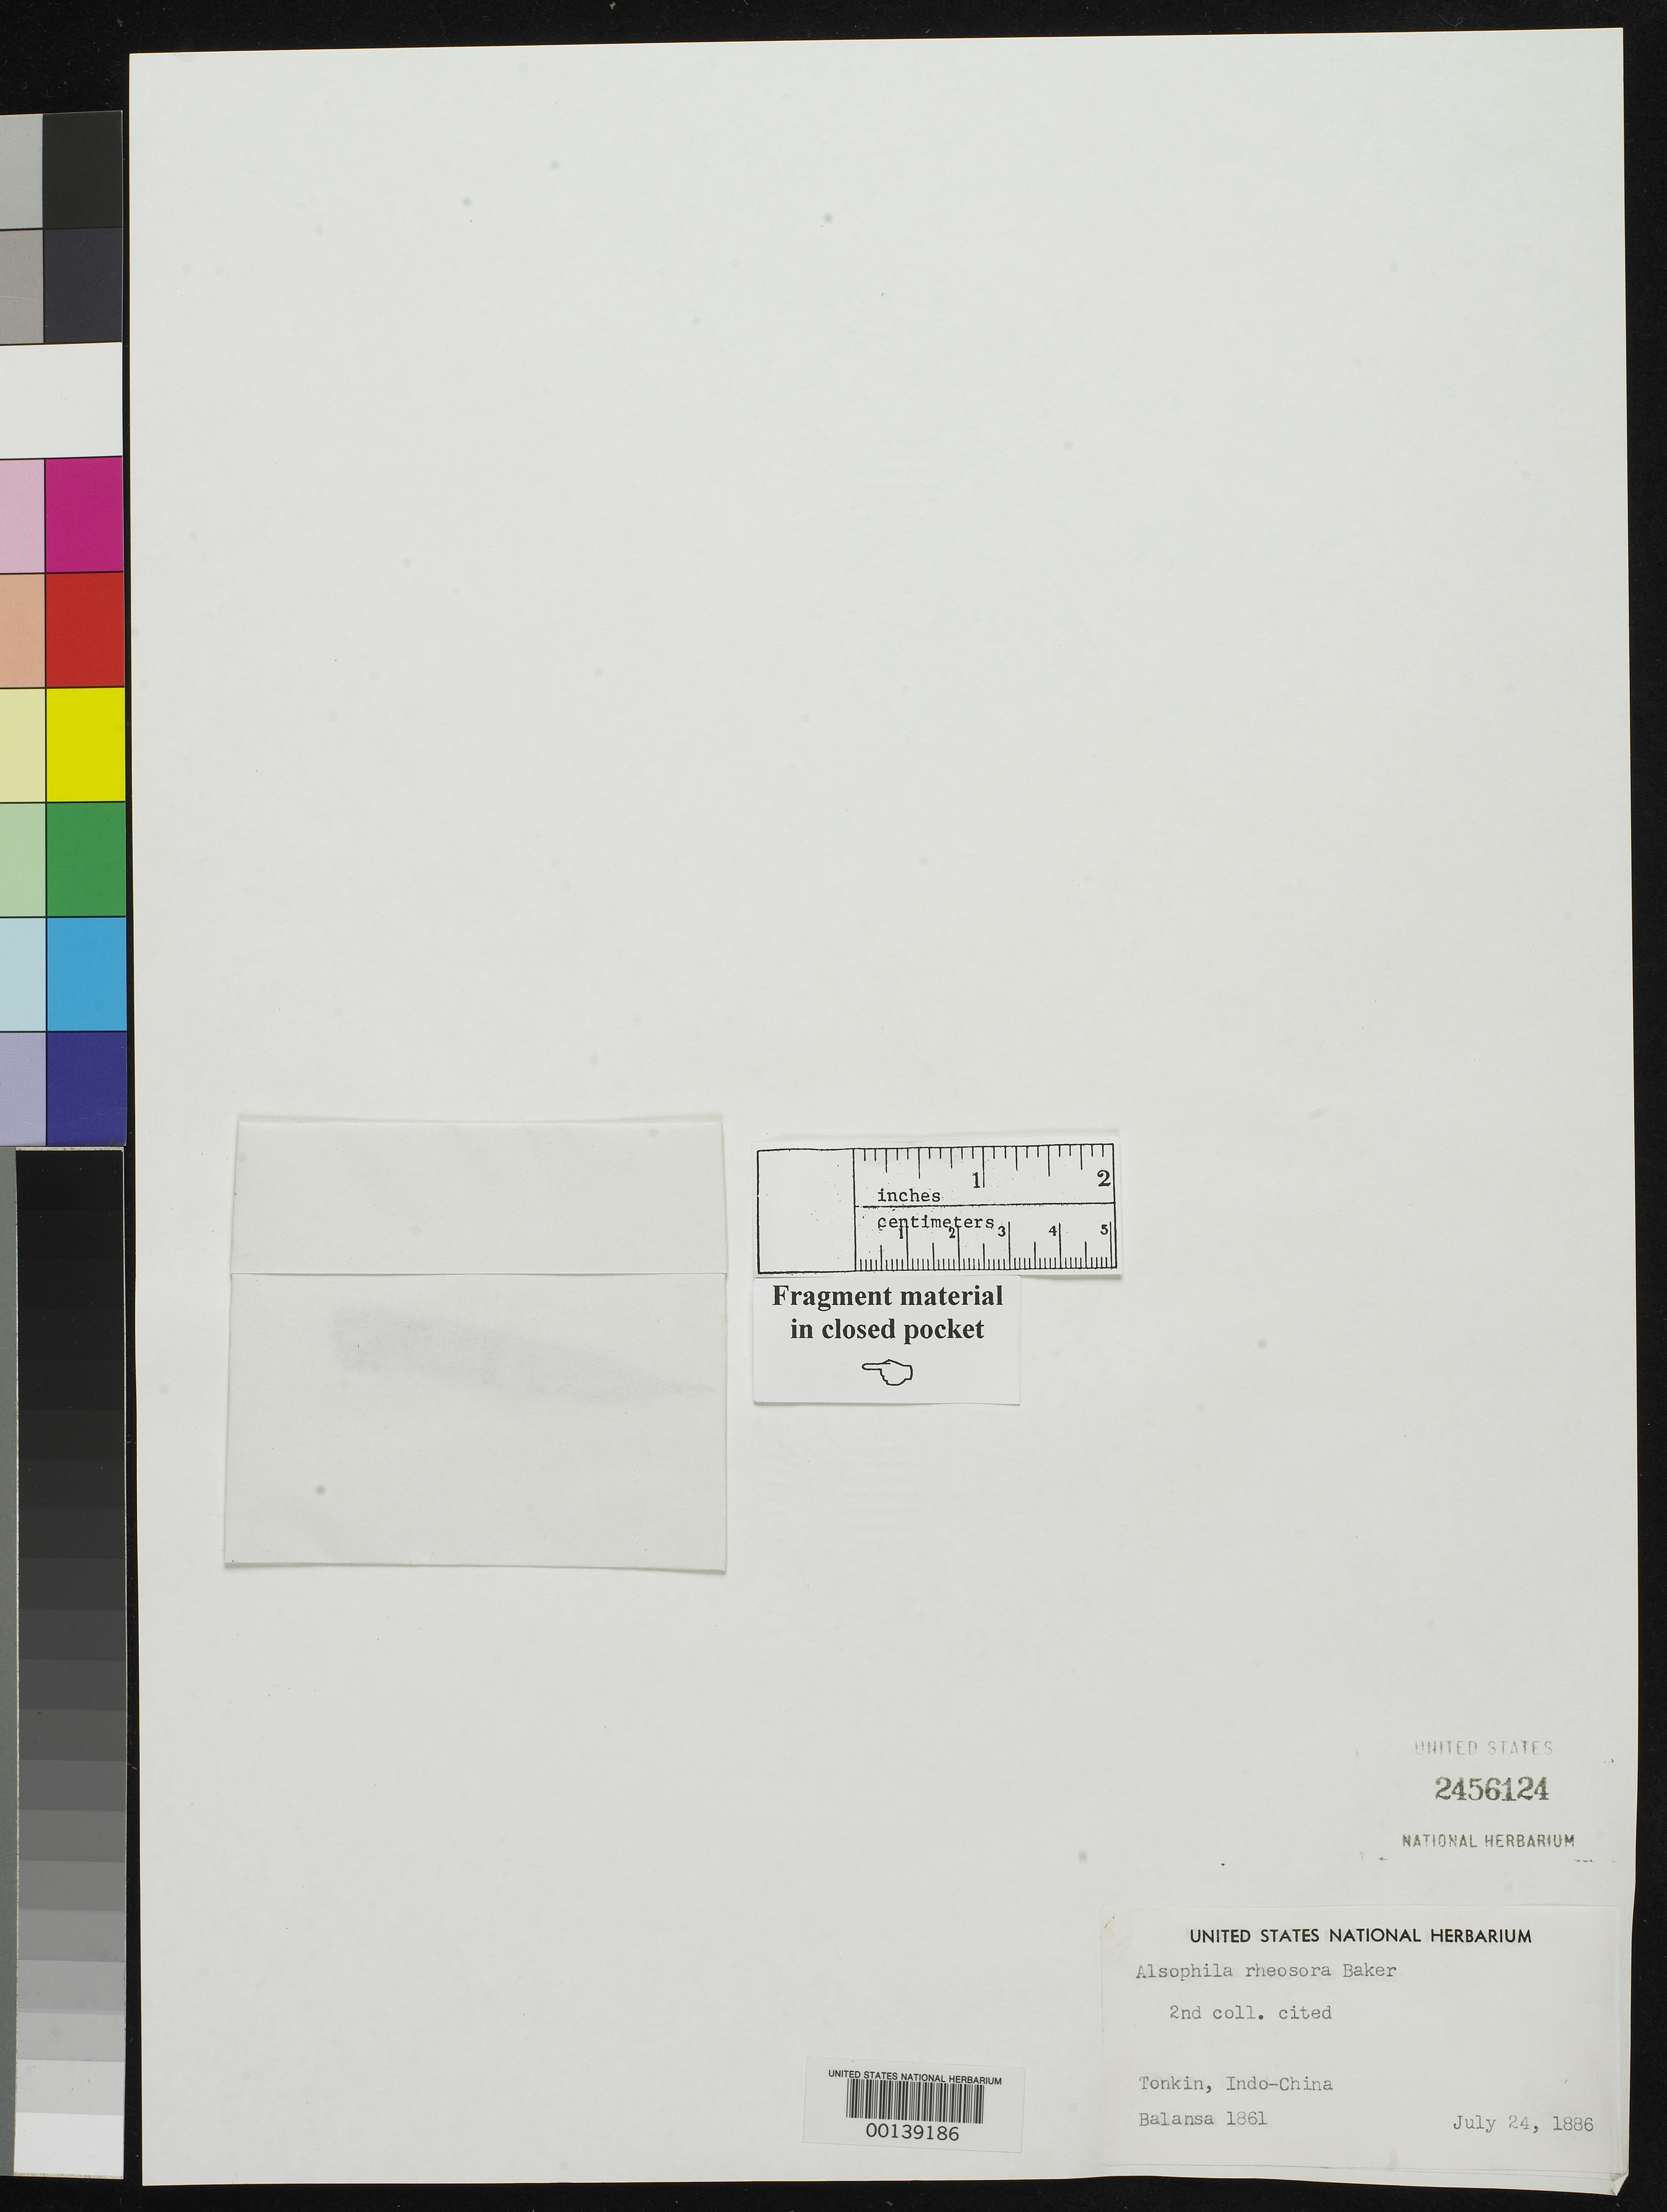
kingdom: Plantae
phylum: Tracheophyta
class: Polypodiopsida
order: Cyatheales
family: Cyatheaceae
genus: Alsophila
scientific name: Alsophila rheosora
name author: Baker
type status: Isosyntype Fragment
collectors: B. Balansa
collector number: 1861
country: Vietnam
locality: Tonkin.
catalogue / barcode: US 2456124